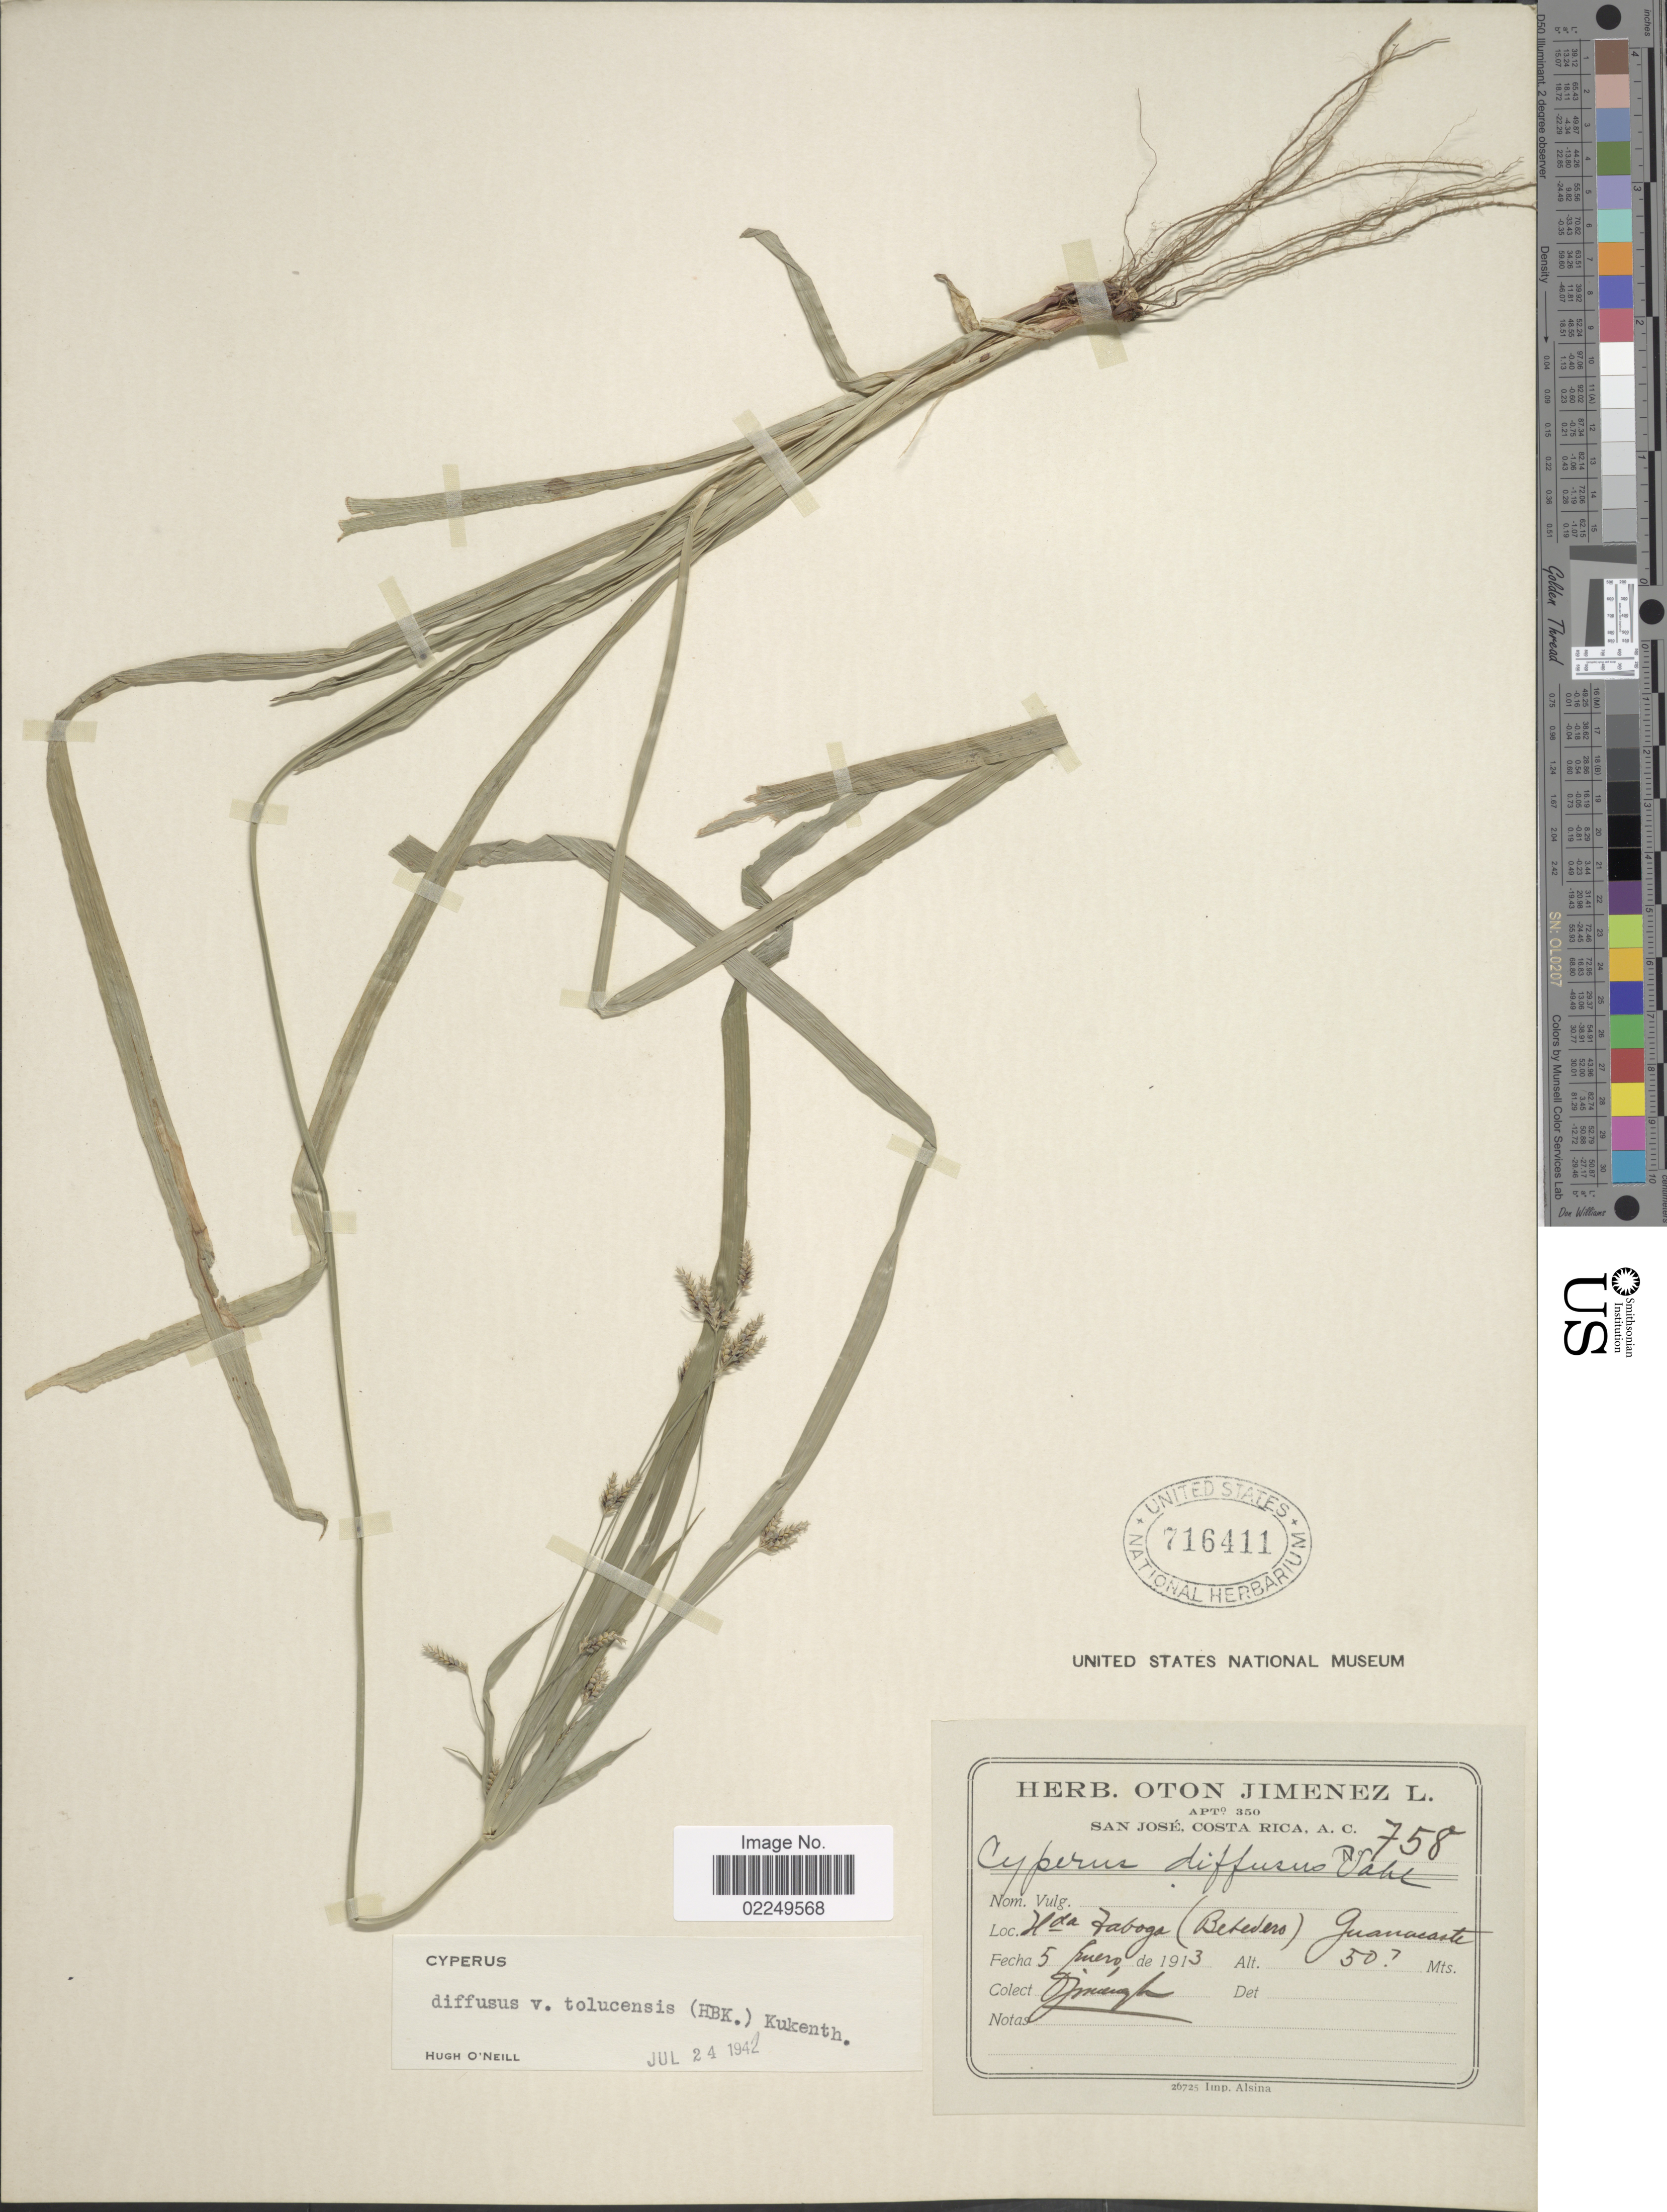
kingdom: Plantae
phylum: Tracheophyta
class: Liliopsida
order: Poales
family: Cyperaceae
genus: Cyperus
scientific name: Cyperus laxus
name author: Lam.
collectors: O. Jiménez L.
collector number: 758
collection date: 1913-01-05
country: Costa Rica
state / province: Guanacaste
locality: Hda Taboga (Betevero) Guanacaste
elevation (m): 50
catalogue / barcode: US 716411